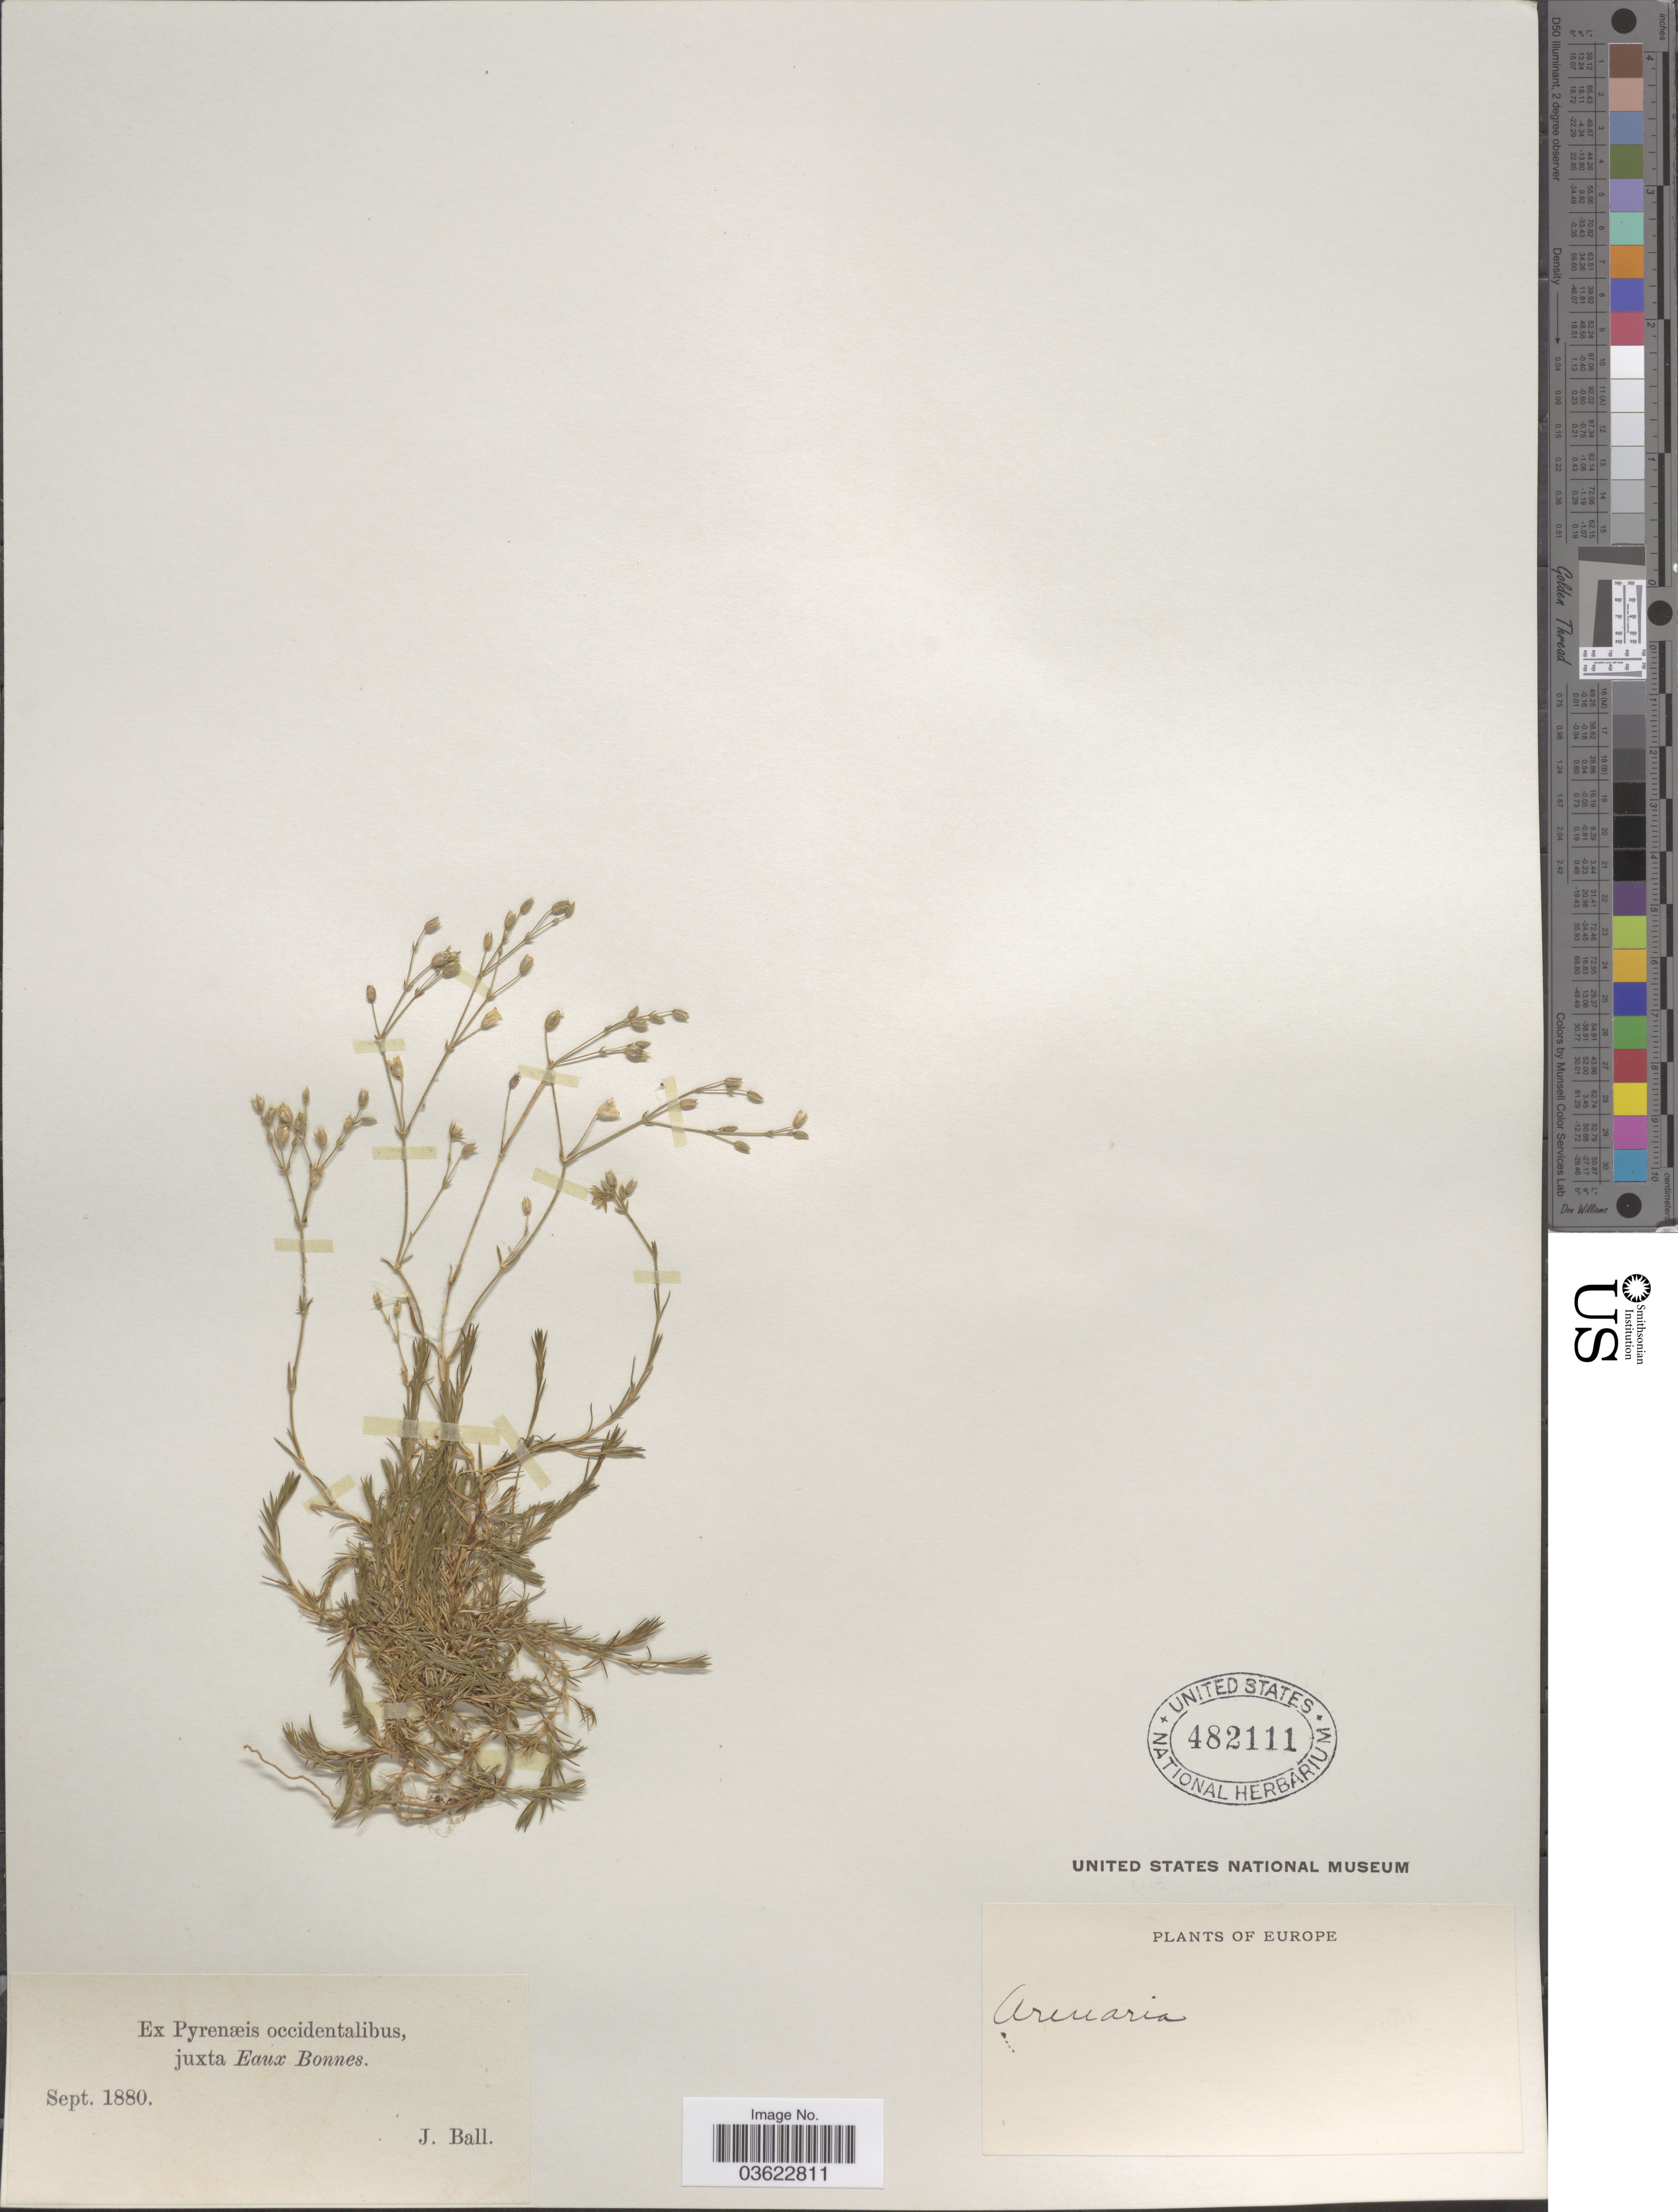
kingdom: Plantae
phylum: Tracheophyta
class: Magnoliopsida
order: Caryophyllales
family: Caryophyllaceae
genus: Arenaria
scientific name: Arenaria sp.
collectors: J. Ball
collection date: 1880-09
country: France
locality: Ex Pyrenæis occidentalibus, juxta Eaux Bonnes. Europe.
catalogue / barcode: US 482111